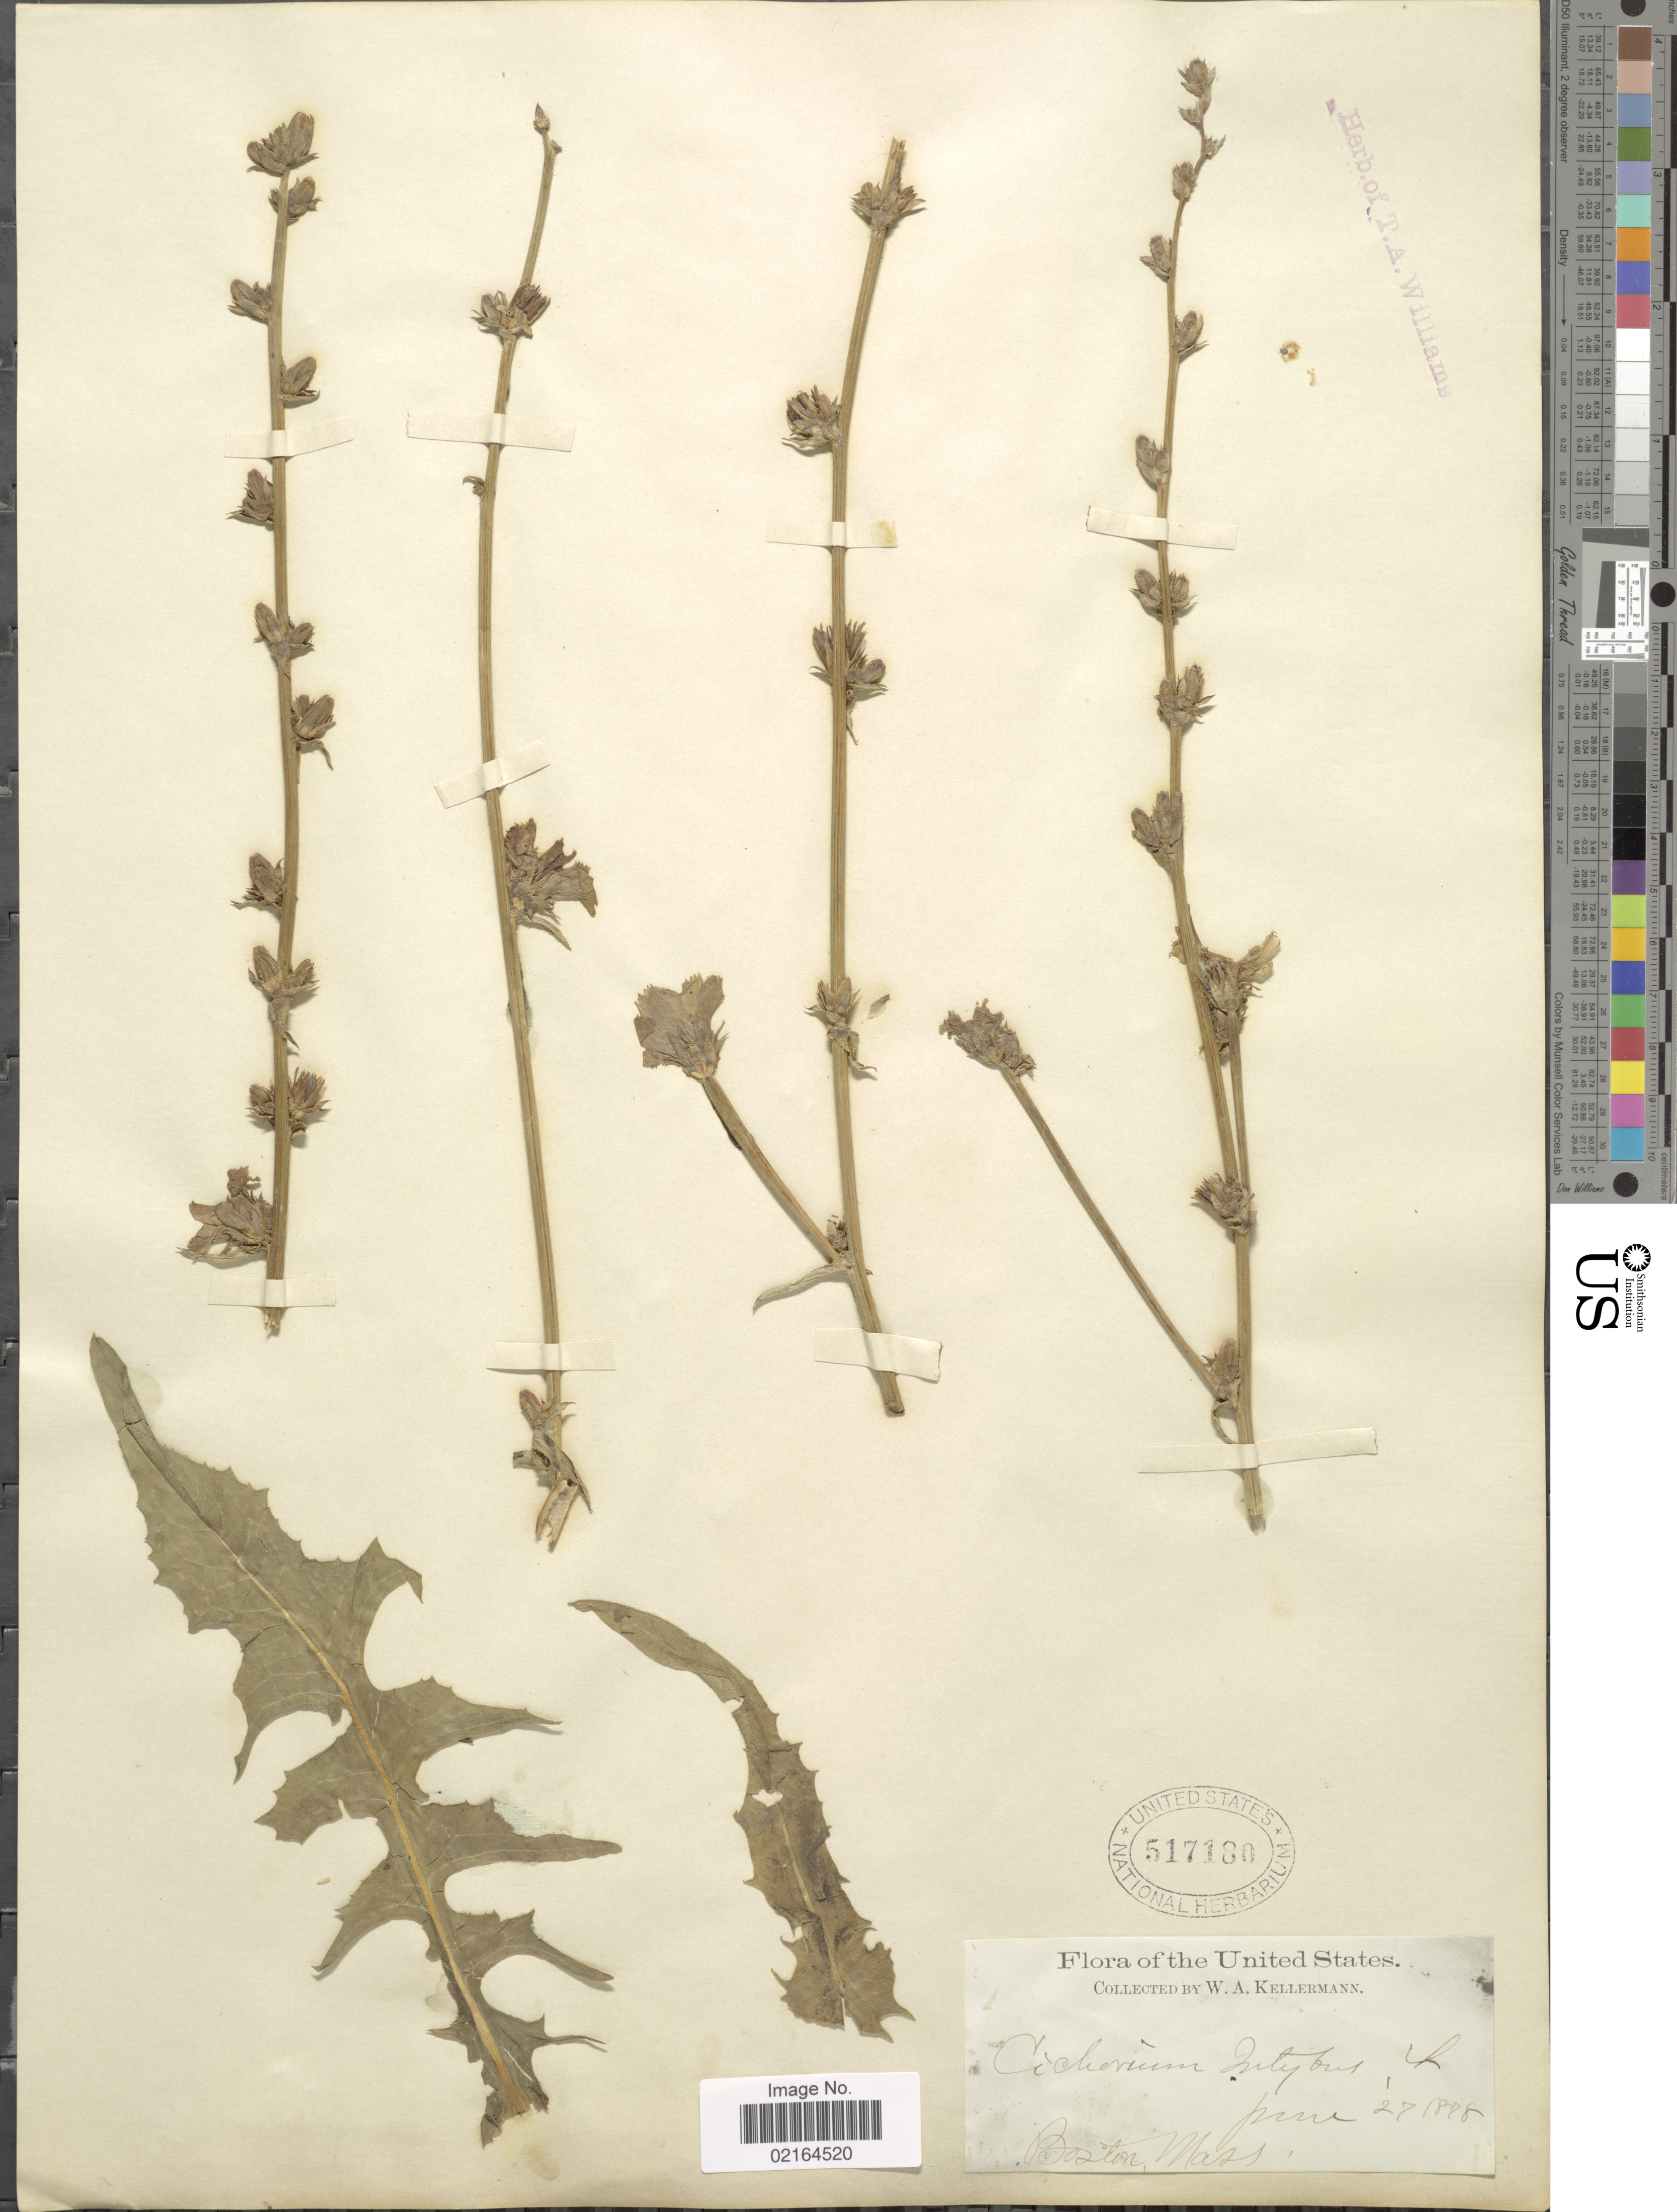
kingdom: Plantae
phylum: Tracheophyta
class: Magnoliopsida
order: Asterales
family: Asteraceae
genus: Cichorium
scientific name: Cichorium intybus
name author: L.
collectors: W. Kellerman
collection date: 1888-06-27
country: United States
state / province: Massachusetts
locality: Boston, Mass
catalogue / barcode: US 517180